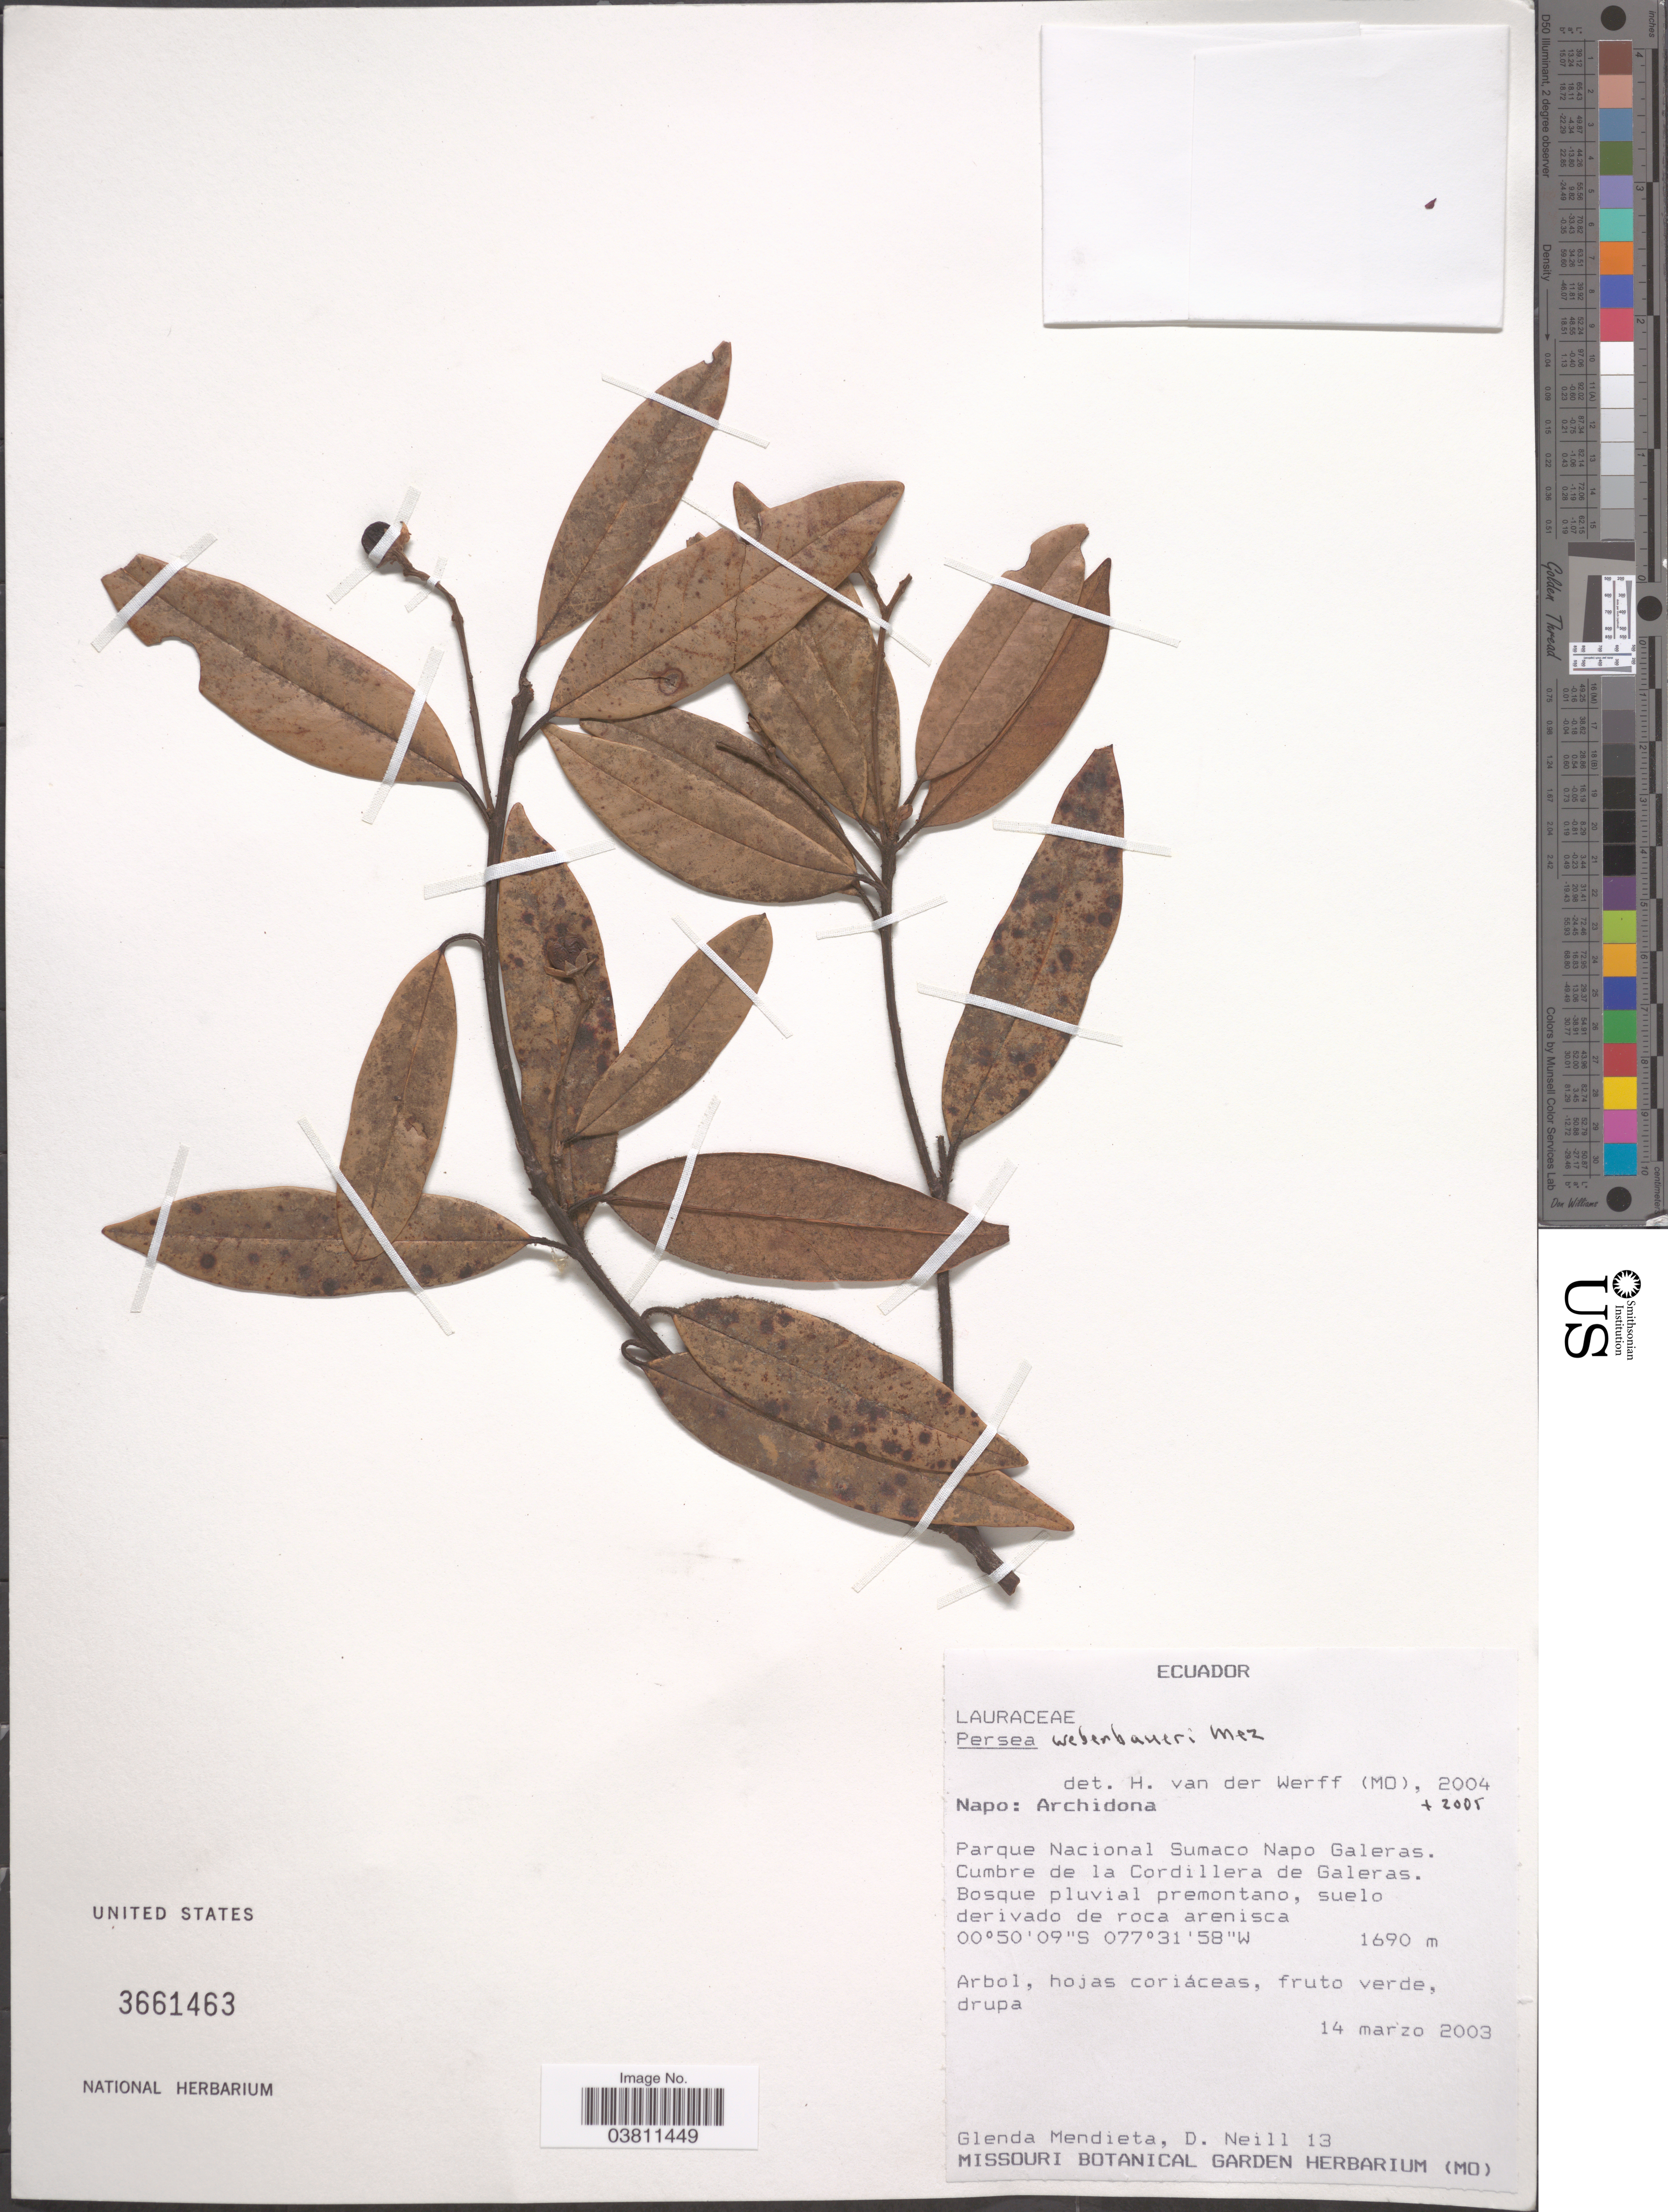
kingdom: Plantae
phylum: Tracheophyta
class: Magnoliopsida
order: Laurales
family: Lauraceae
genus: Persea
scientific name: Persea weberbaueri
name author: Mez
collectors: G. Mendieta & D. Neill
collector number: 13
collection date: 2003-03-14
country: Ecuador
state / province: Napo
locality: Archidona. Parque Nacional Sumaco Napo Galeras. Cumbre de la Cordillera de Galeras.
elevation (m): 1690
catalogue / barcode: US 3661463